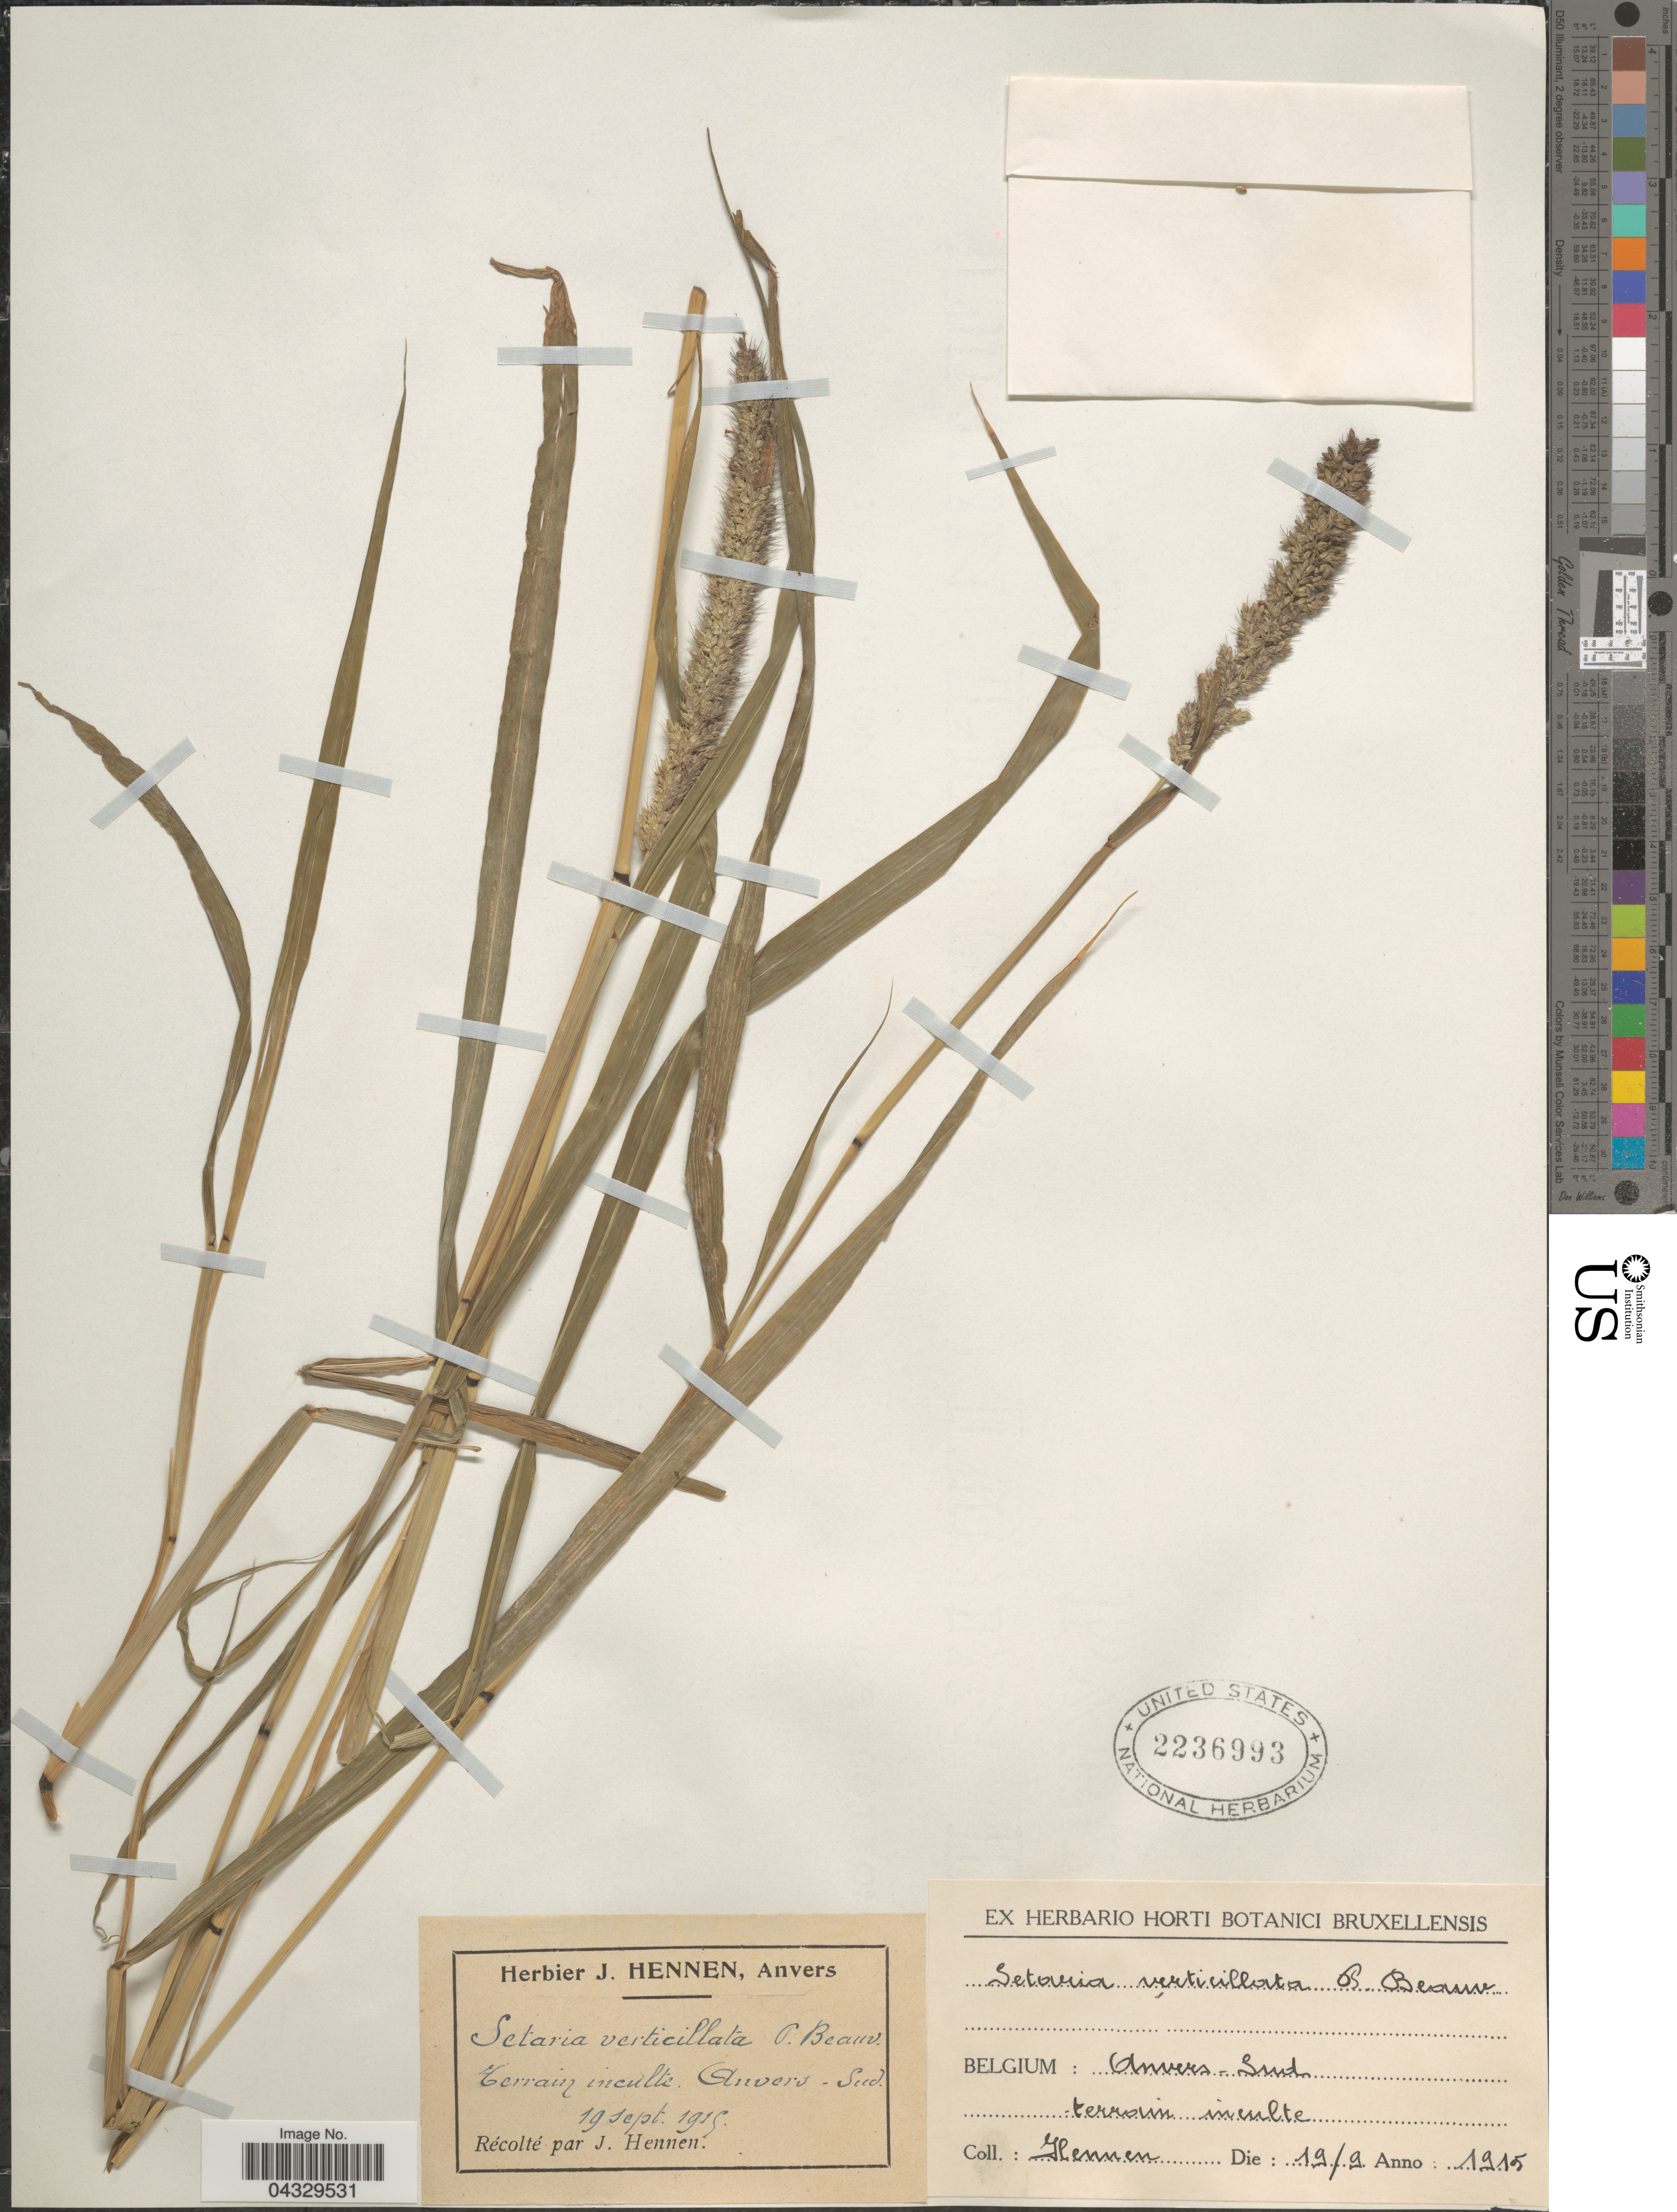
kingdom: Plantae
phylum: Tracheophyta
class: Liliopsida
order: Poales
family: Poaceae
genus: Setaria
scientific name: Setaria verticillata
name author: (L.) P. Beauv.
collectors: J. Hennen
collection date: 1915-09-19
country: Belgium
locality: Terrain inculte. Anvers-Sud.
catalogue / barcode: US 2236993